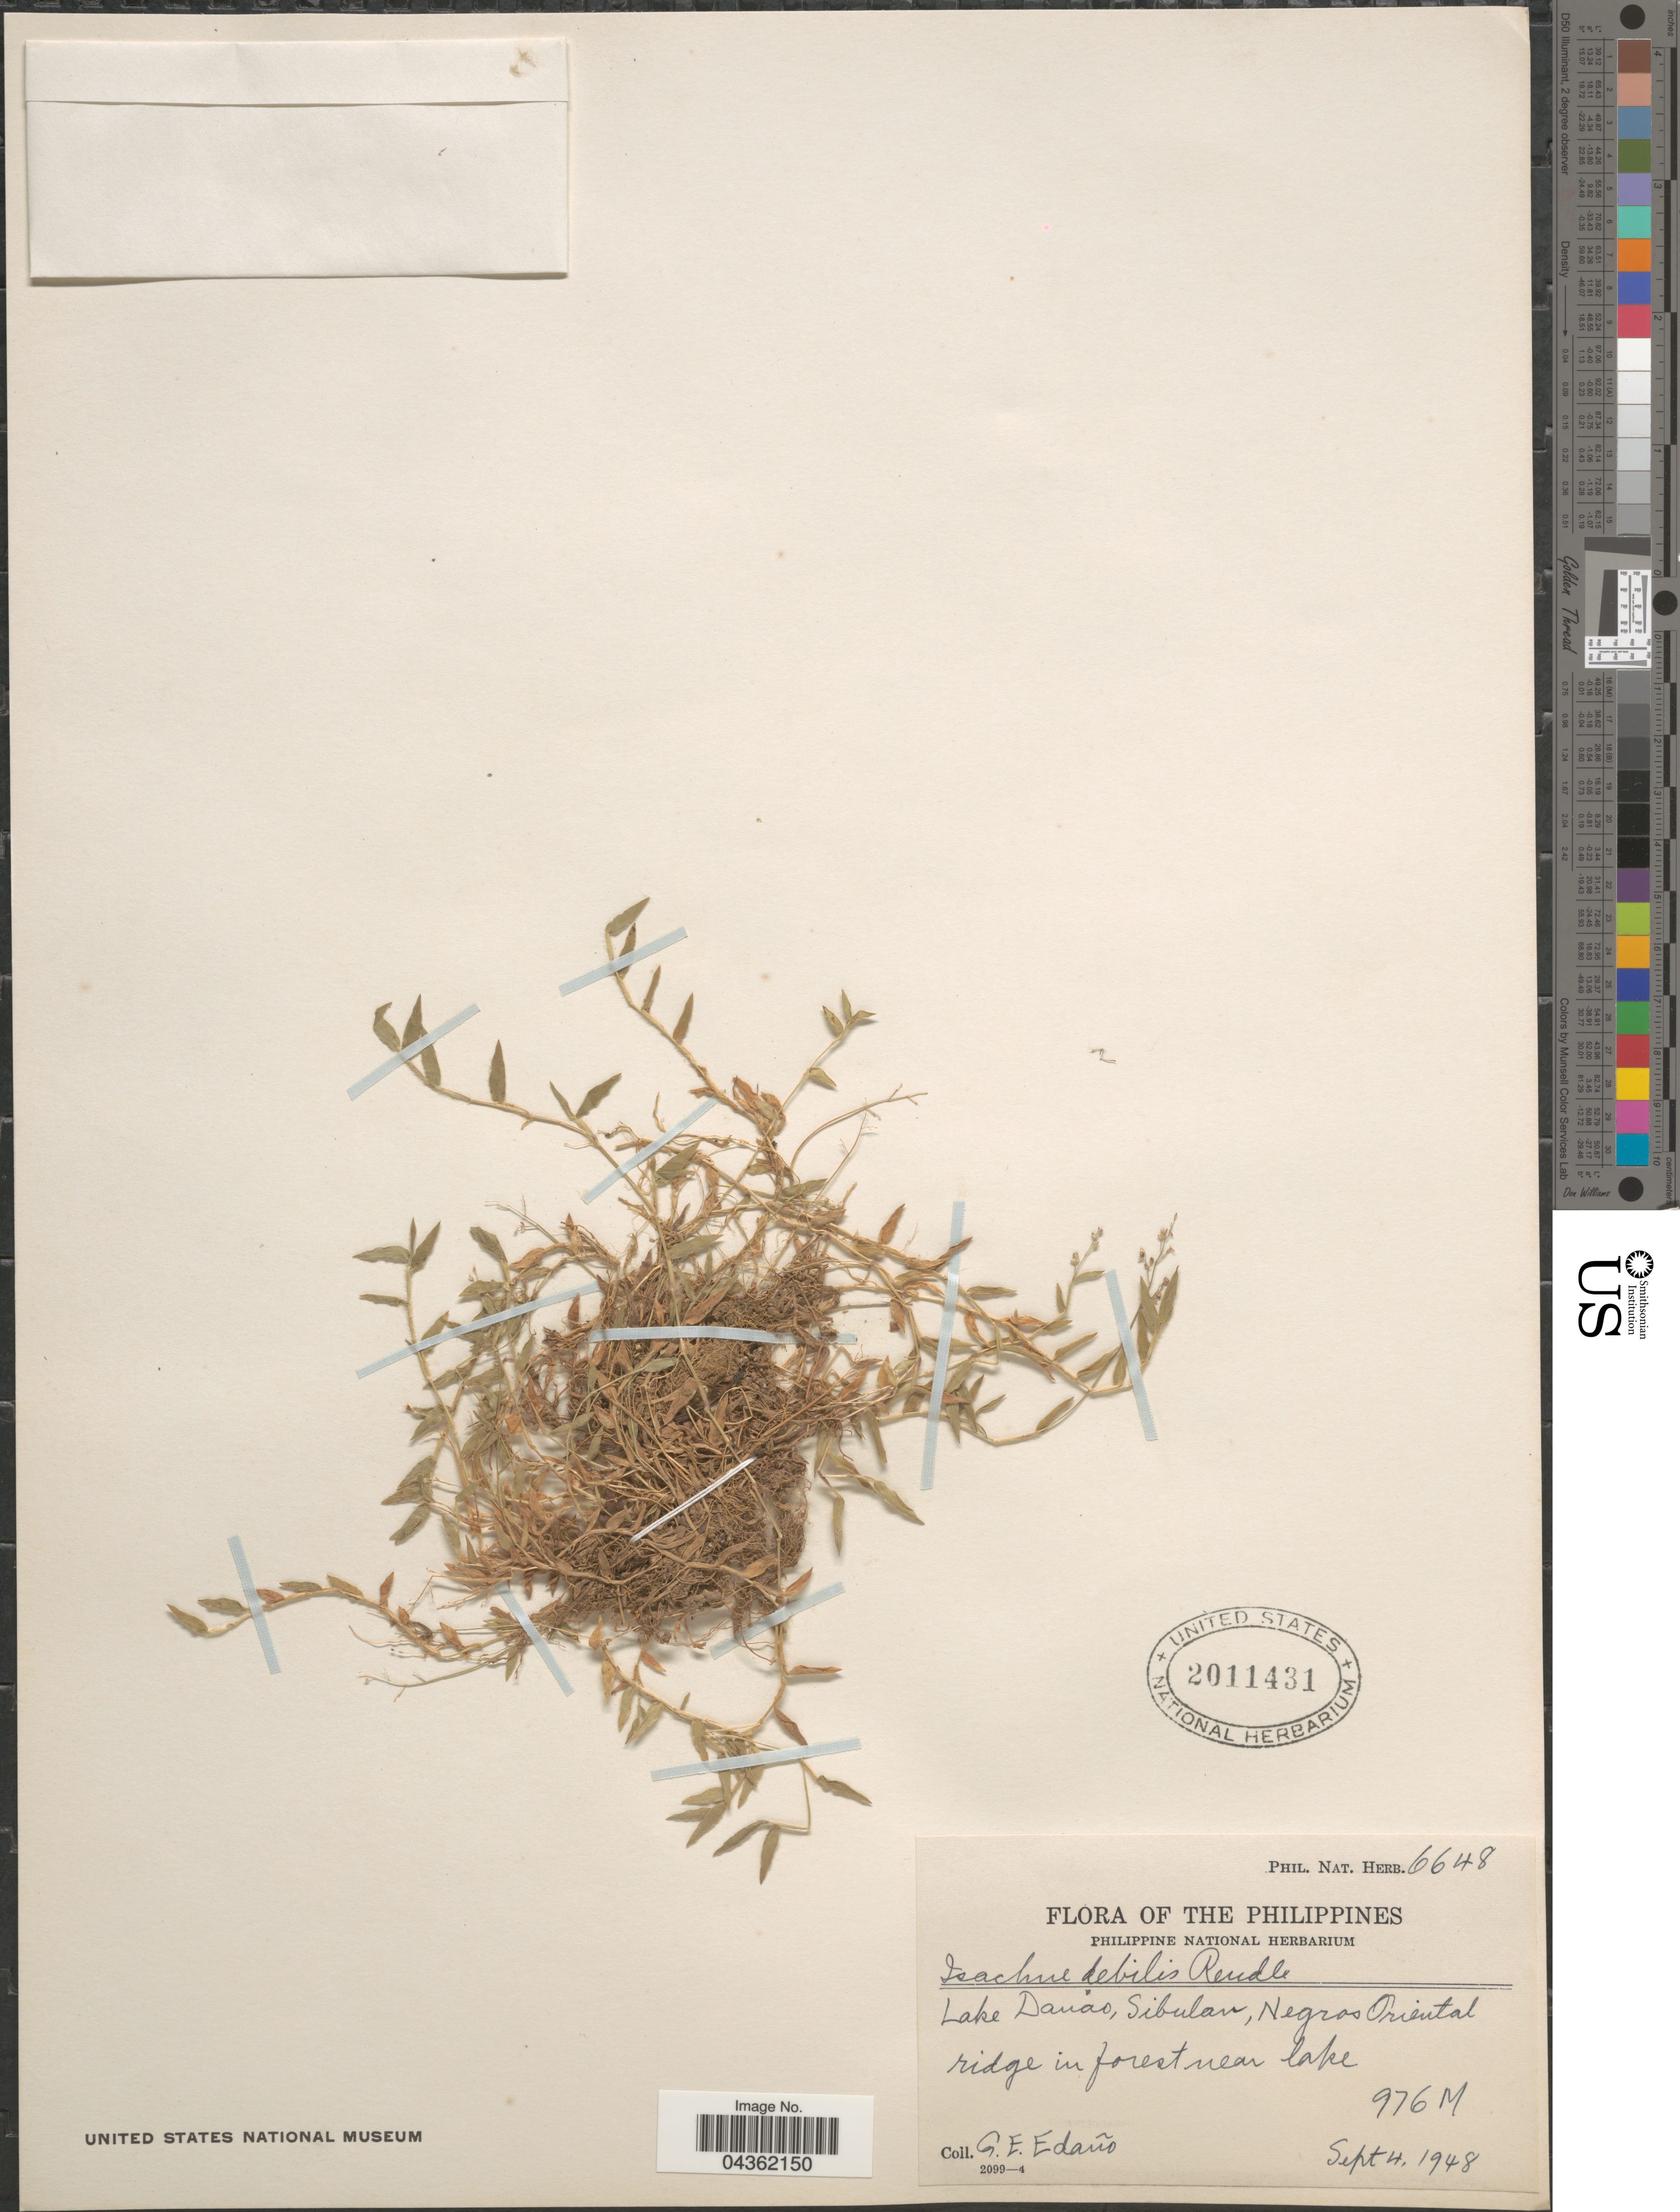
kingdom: Plantae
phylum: Tracheophyta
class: Liliopsida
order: Poales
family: Poaceae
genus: Isachne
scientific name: Isachne myosotis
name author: Nees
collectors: G. E. Edaño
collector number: Phil. Nat. Herb. 6648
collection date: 1948-09-04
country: Philippines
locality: Lake Danao, Sibulan, Negros Oriental ridge in forest near lake.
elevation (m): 976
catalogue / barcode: US 2011431